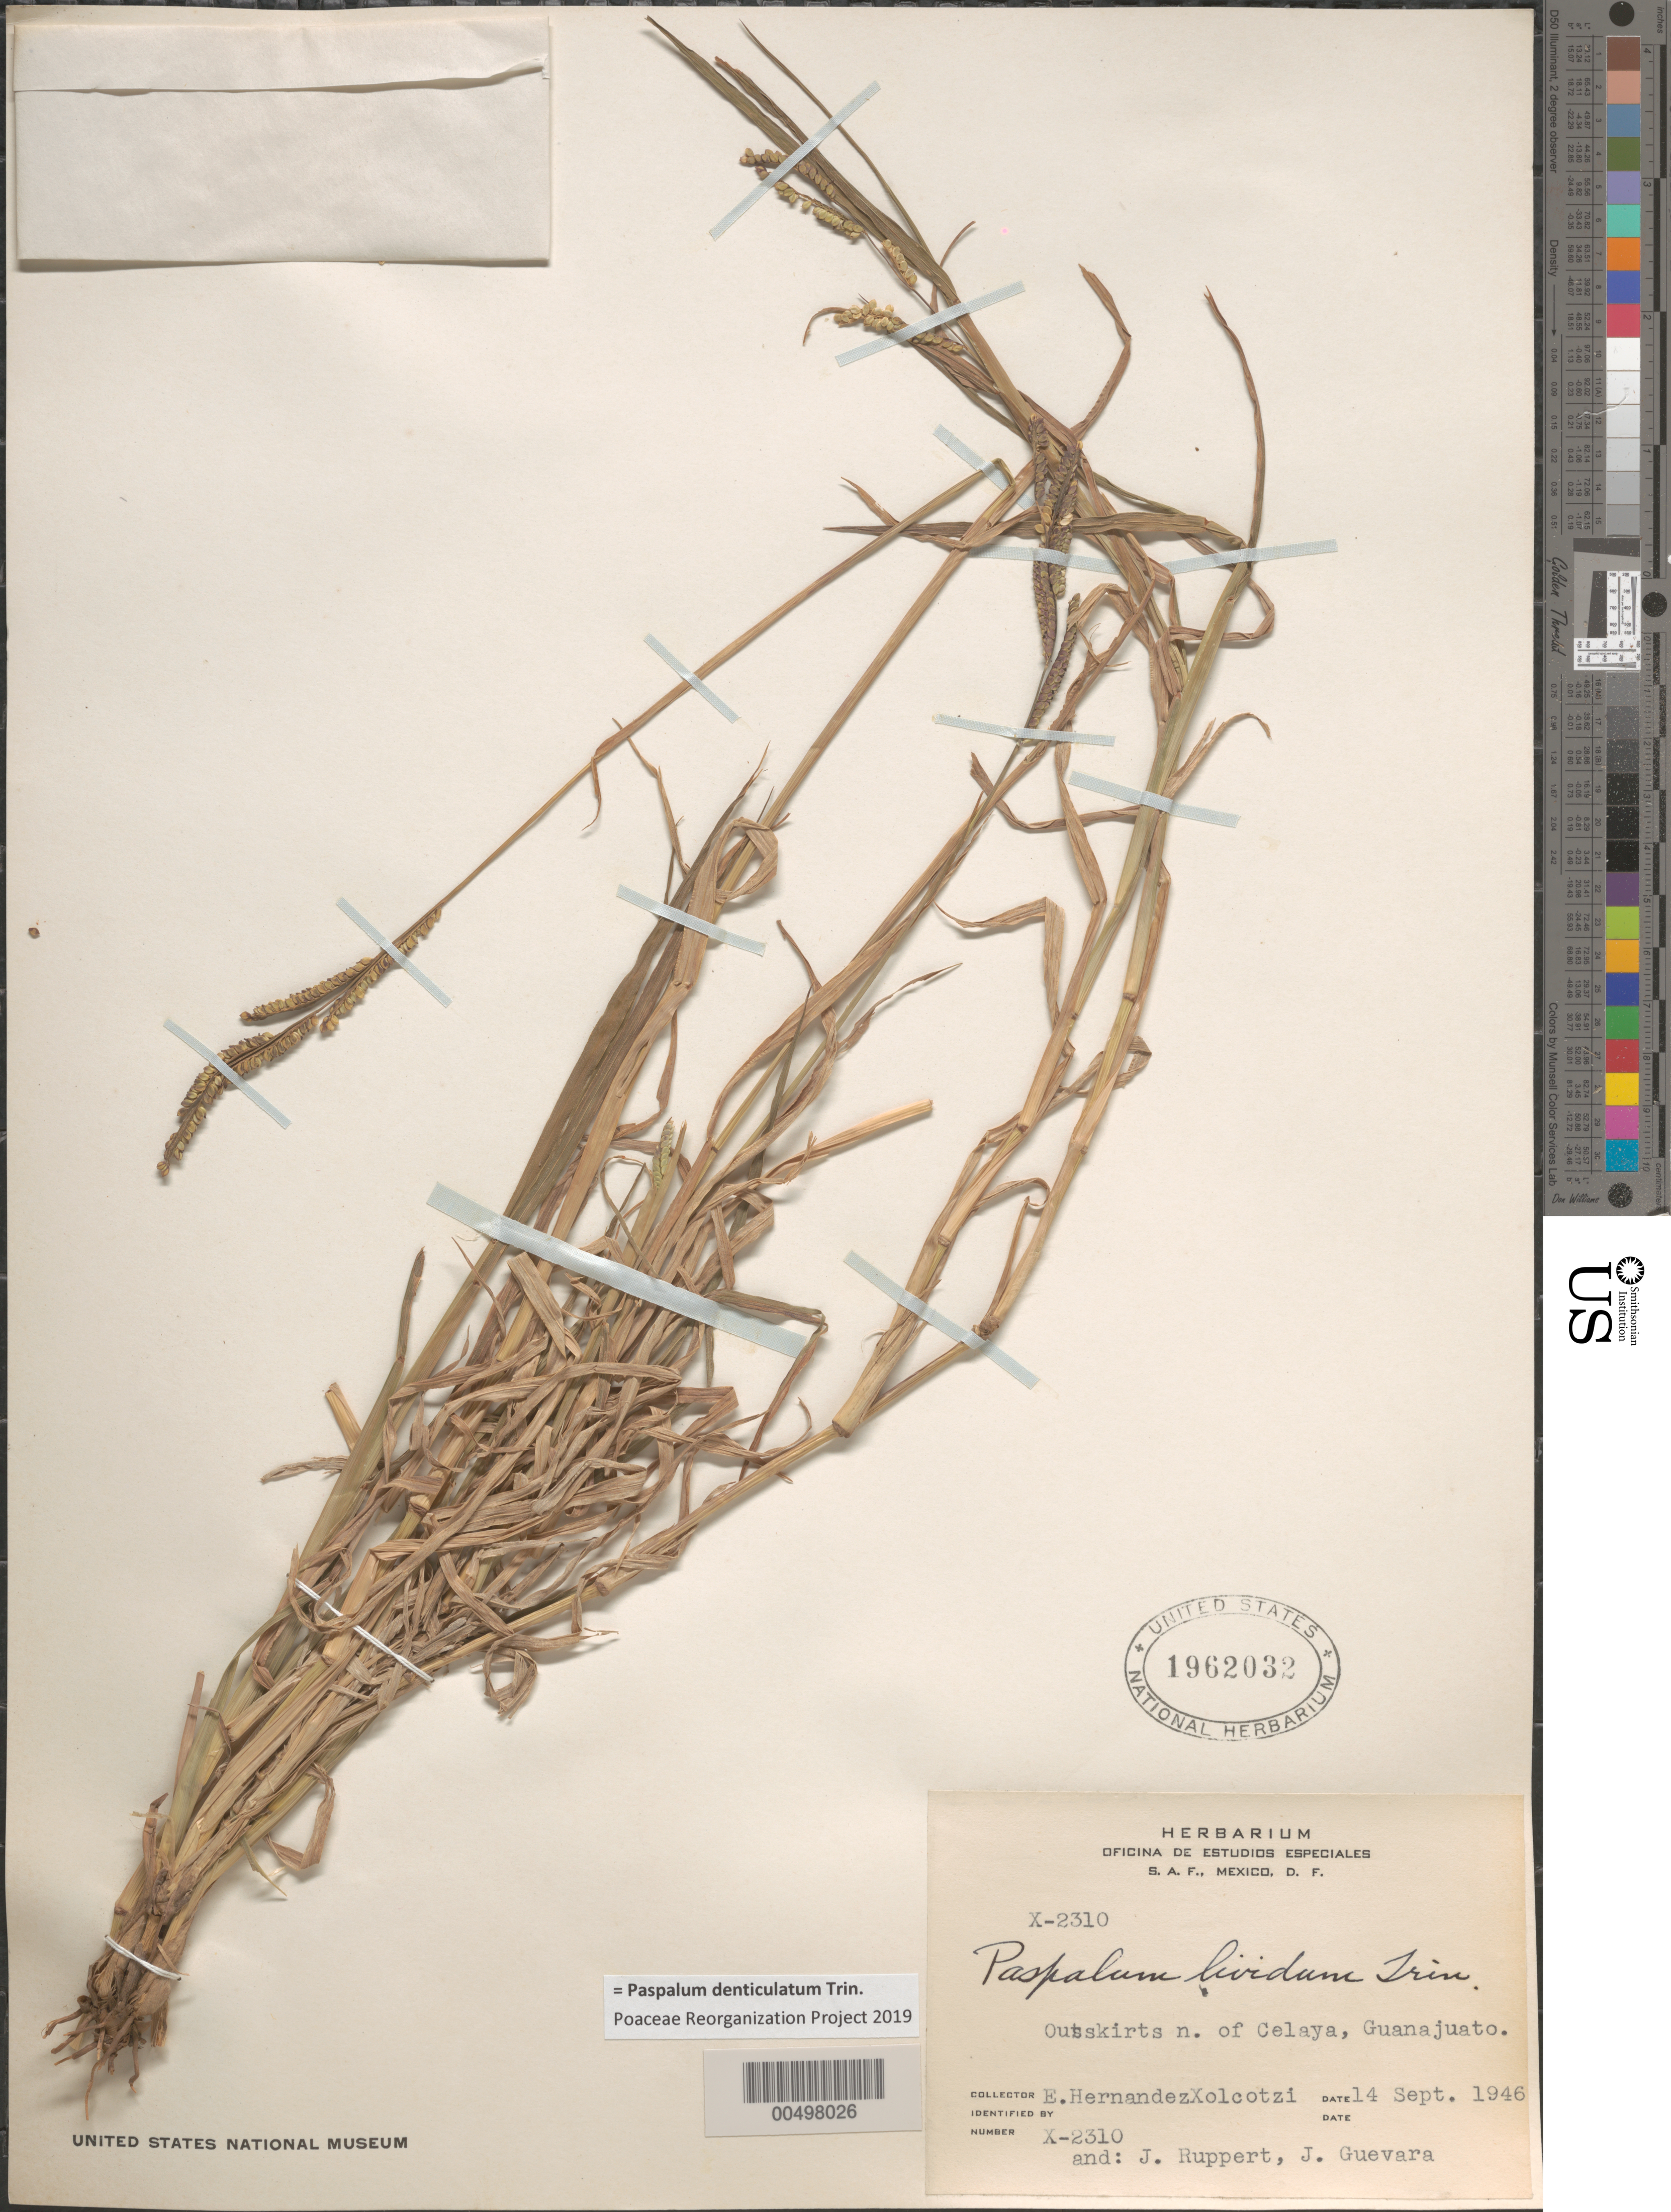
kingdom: Plantae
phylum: Tracheophyta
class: Liliopsida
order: Poales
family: Poaceae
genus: Paspalum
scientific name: Paspalum lividum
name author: Trin. in Schltdl.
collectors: E. I. Hernández-X., J. Ruppert & J. Guevara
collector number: X-2310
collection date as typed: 14 Sep 1946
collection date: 1946-09-14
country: Mexico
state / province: Guanajuato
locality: Outskirts N of Celaya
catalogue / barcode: US 1962032